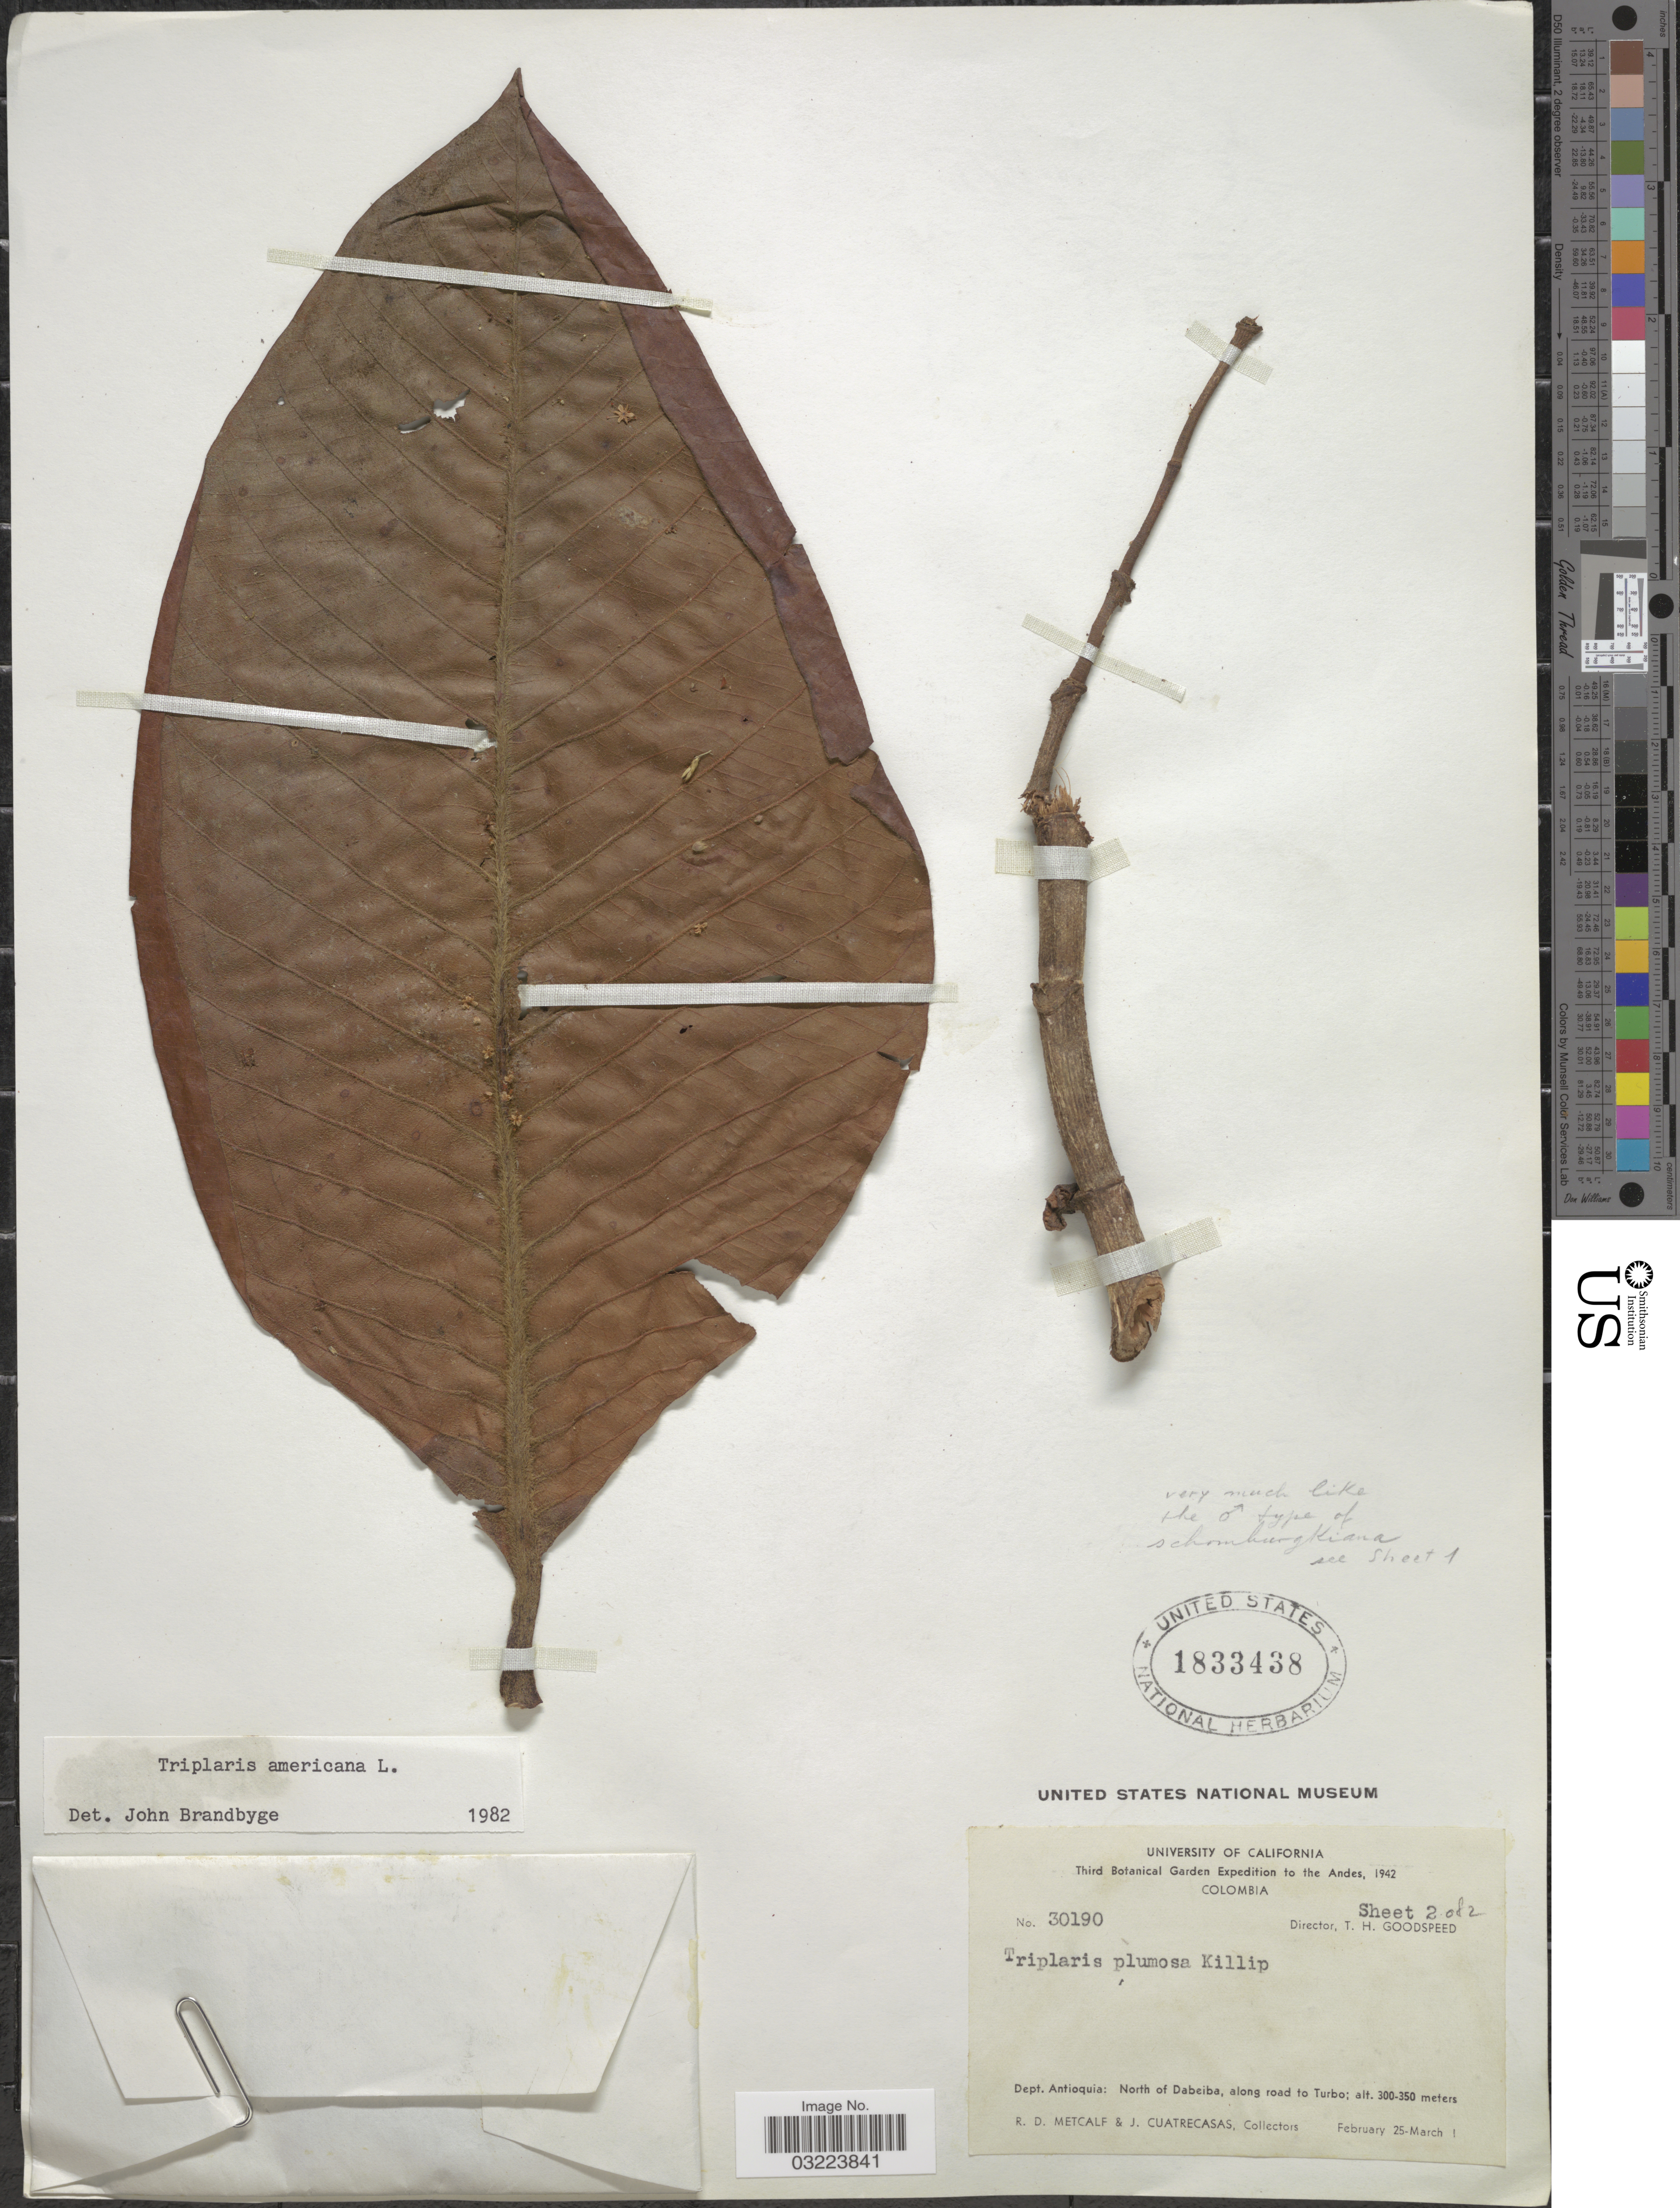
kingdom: Plantae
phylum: Tracheophyta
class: Magnoliopsida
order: Caryophyllales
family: Polygonaceae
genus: Triplaris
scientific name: Triplaris americana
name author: L.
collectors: R. D. Metcalf & J. Cuatrecasas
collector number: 30190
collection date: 1942-02-25/1942-03-01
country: Colombia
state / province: Antioquia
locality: The Andes. Dept. Antioquia: North of Dabeiba, along road to Turbo.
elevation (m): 300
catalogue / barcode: US 1833438